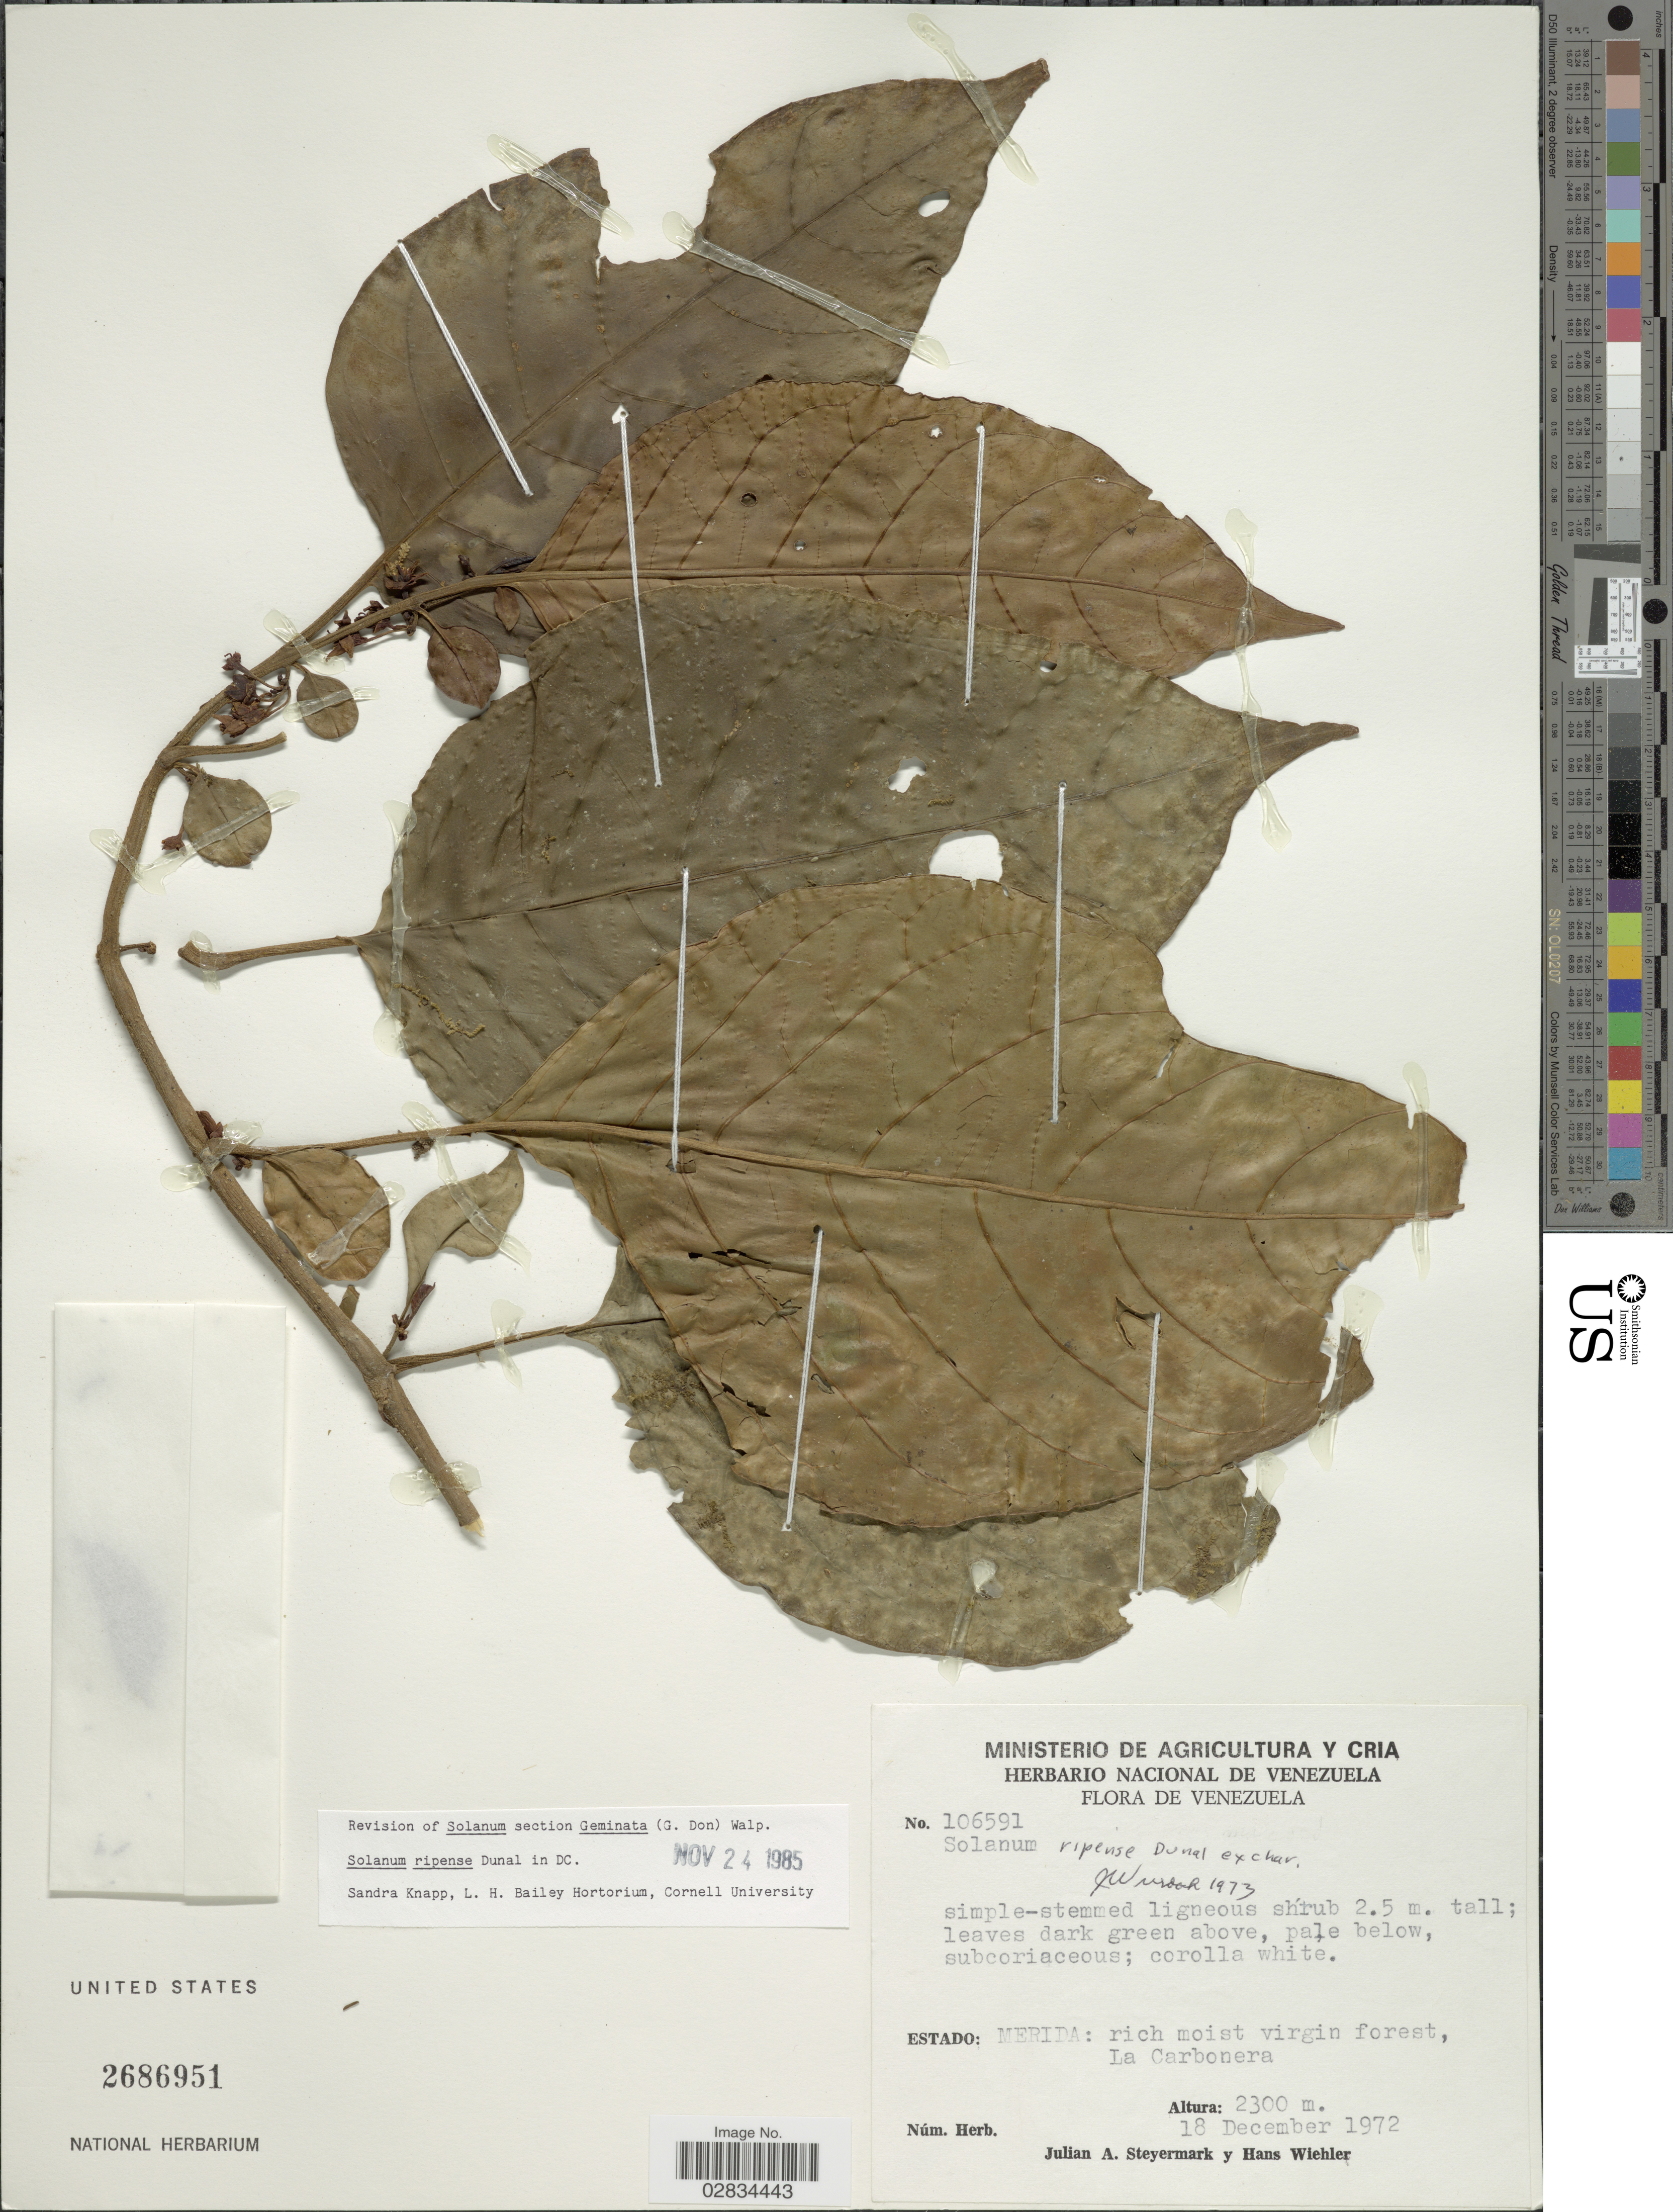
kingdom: Plantae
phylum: Tracheophyta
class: Magnoliopsida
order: Solanales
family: Solanaceae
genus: Solanum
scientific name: Solanum ripense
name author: Dunal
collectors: J. Steyermark & H. J. Wiehler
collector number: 106591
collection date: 1972-12-18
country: Venezuela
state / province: Mérida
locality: Estado: Merida: rich moist virgin forest, La Carbonera.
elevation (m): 2300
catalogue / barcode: US 2686951